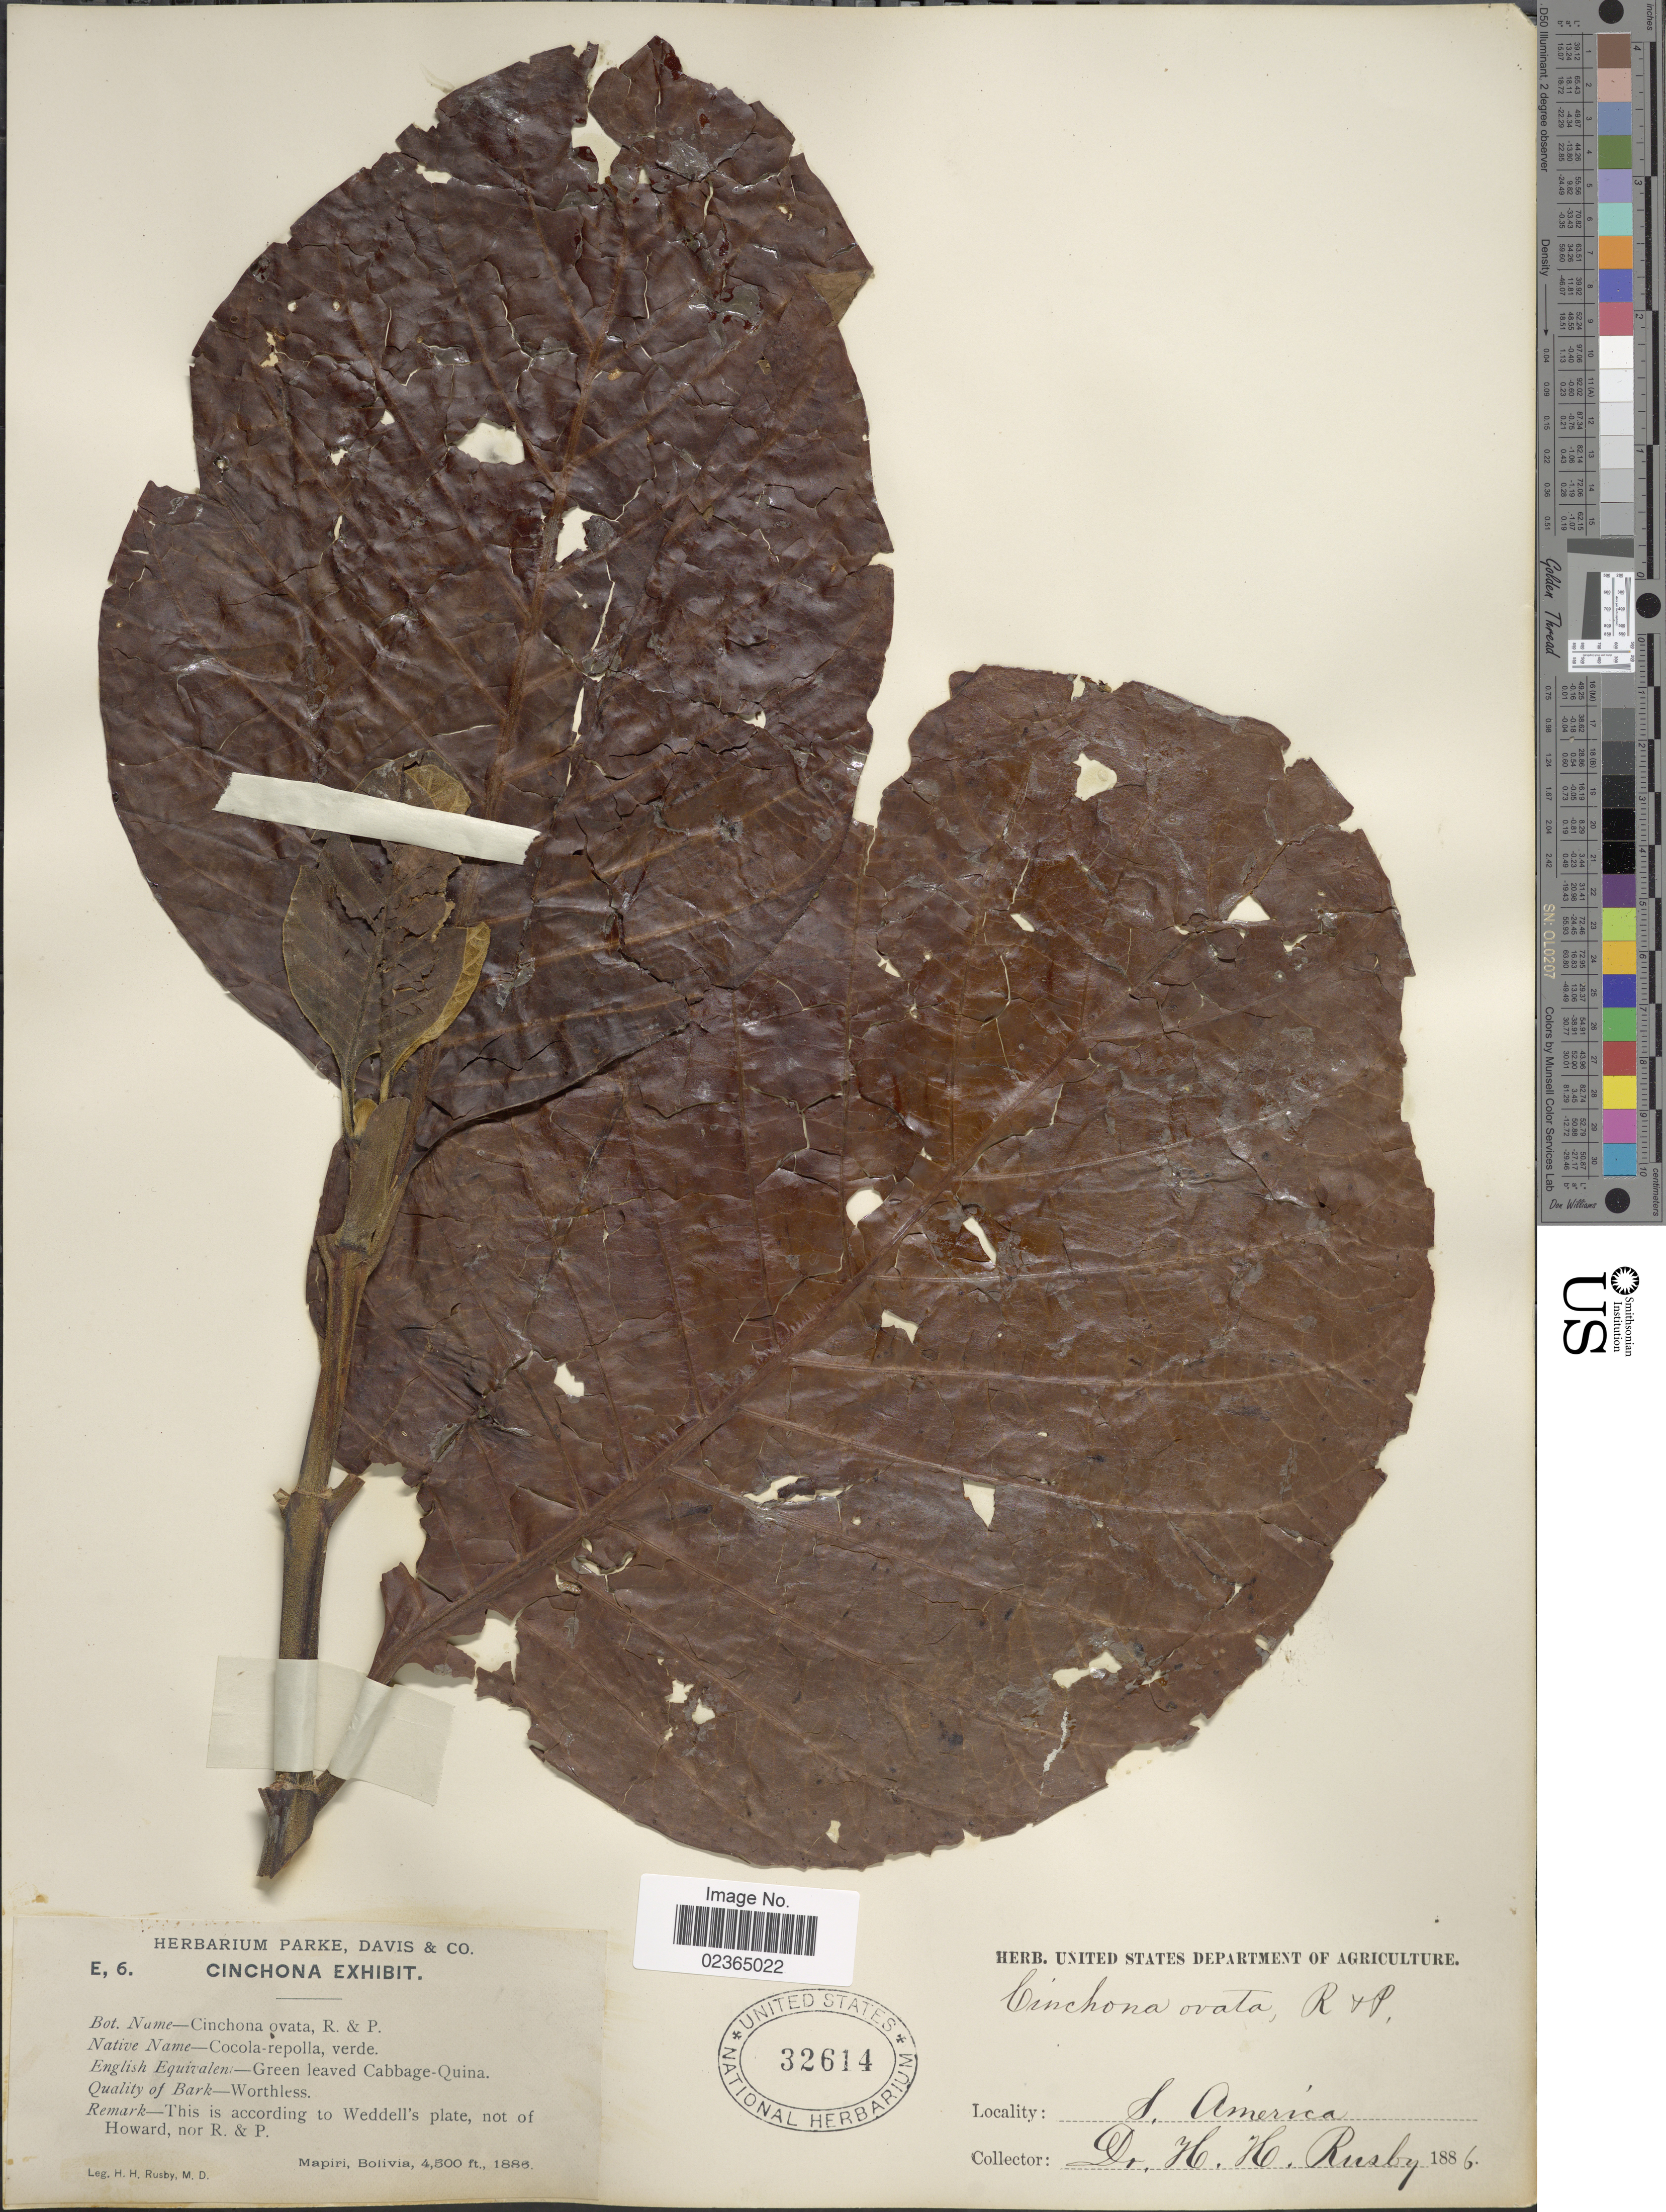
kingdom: Plantae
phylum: Tracheophyta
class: Magnoliopsida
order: Gentianales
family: Rubiaceae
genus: Cinchona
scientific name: Cinchona pubescens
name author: Vahl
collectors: H. H. Rusby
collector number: E, 6.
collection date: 1886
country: Bolivia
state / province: La Páz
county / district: Larecaja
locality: Mapiri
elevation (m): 1372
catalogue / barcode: US 32614